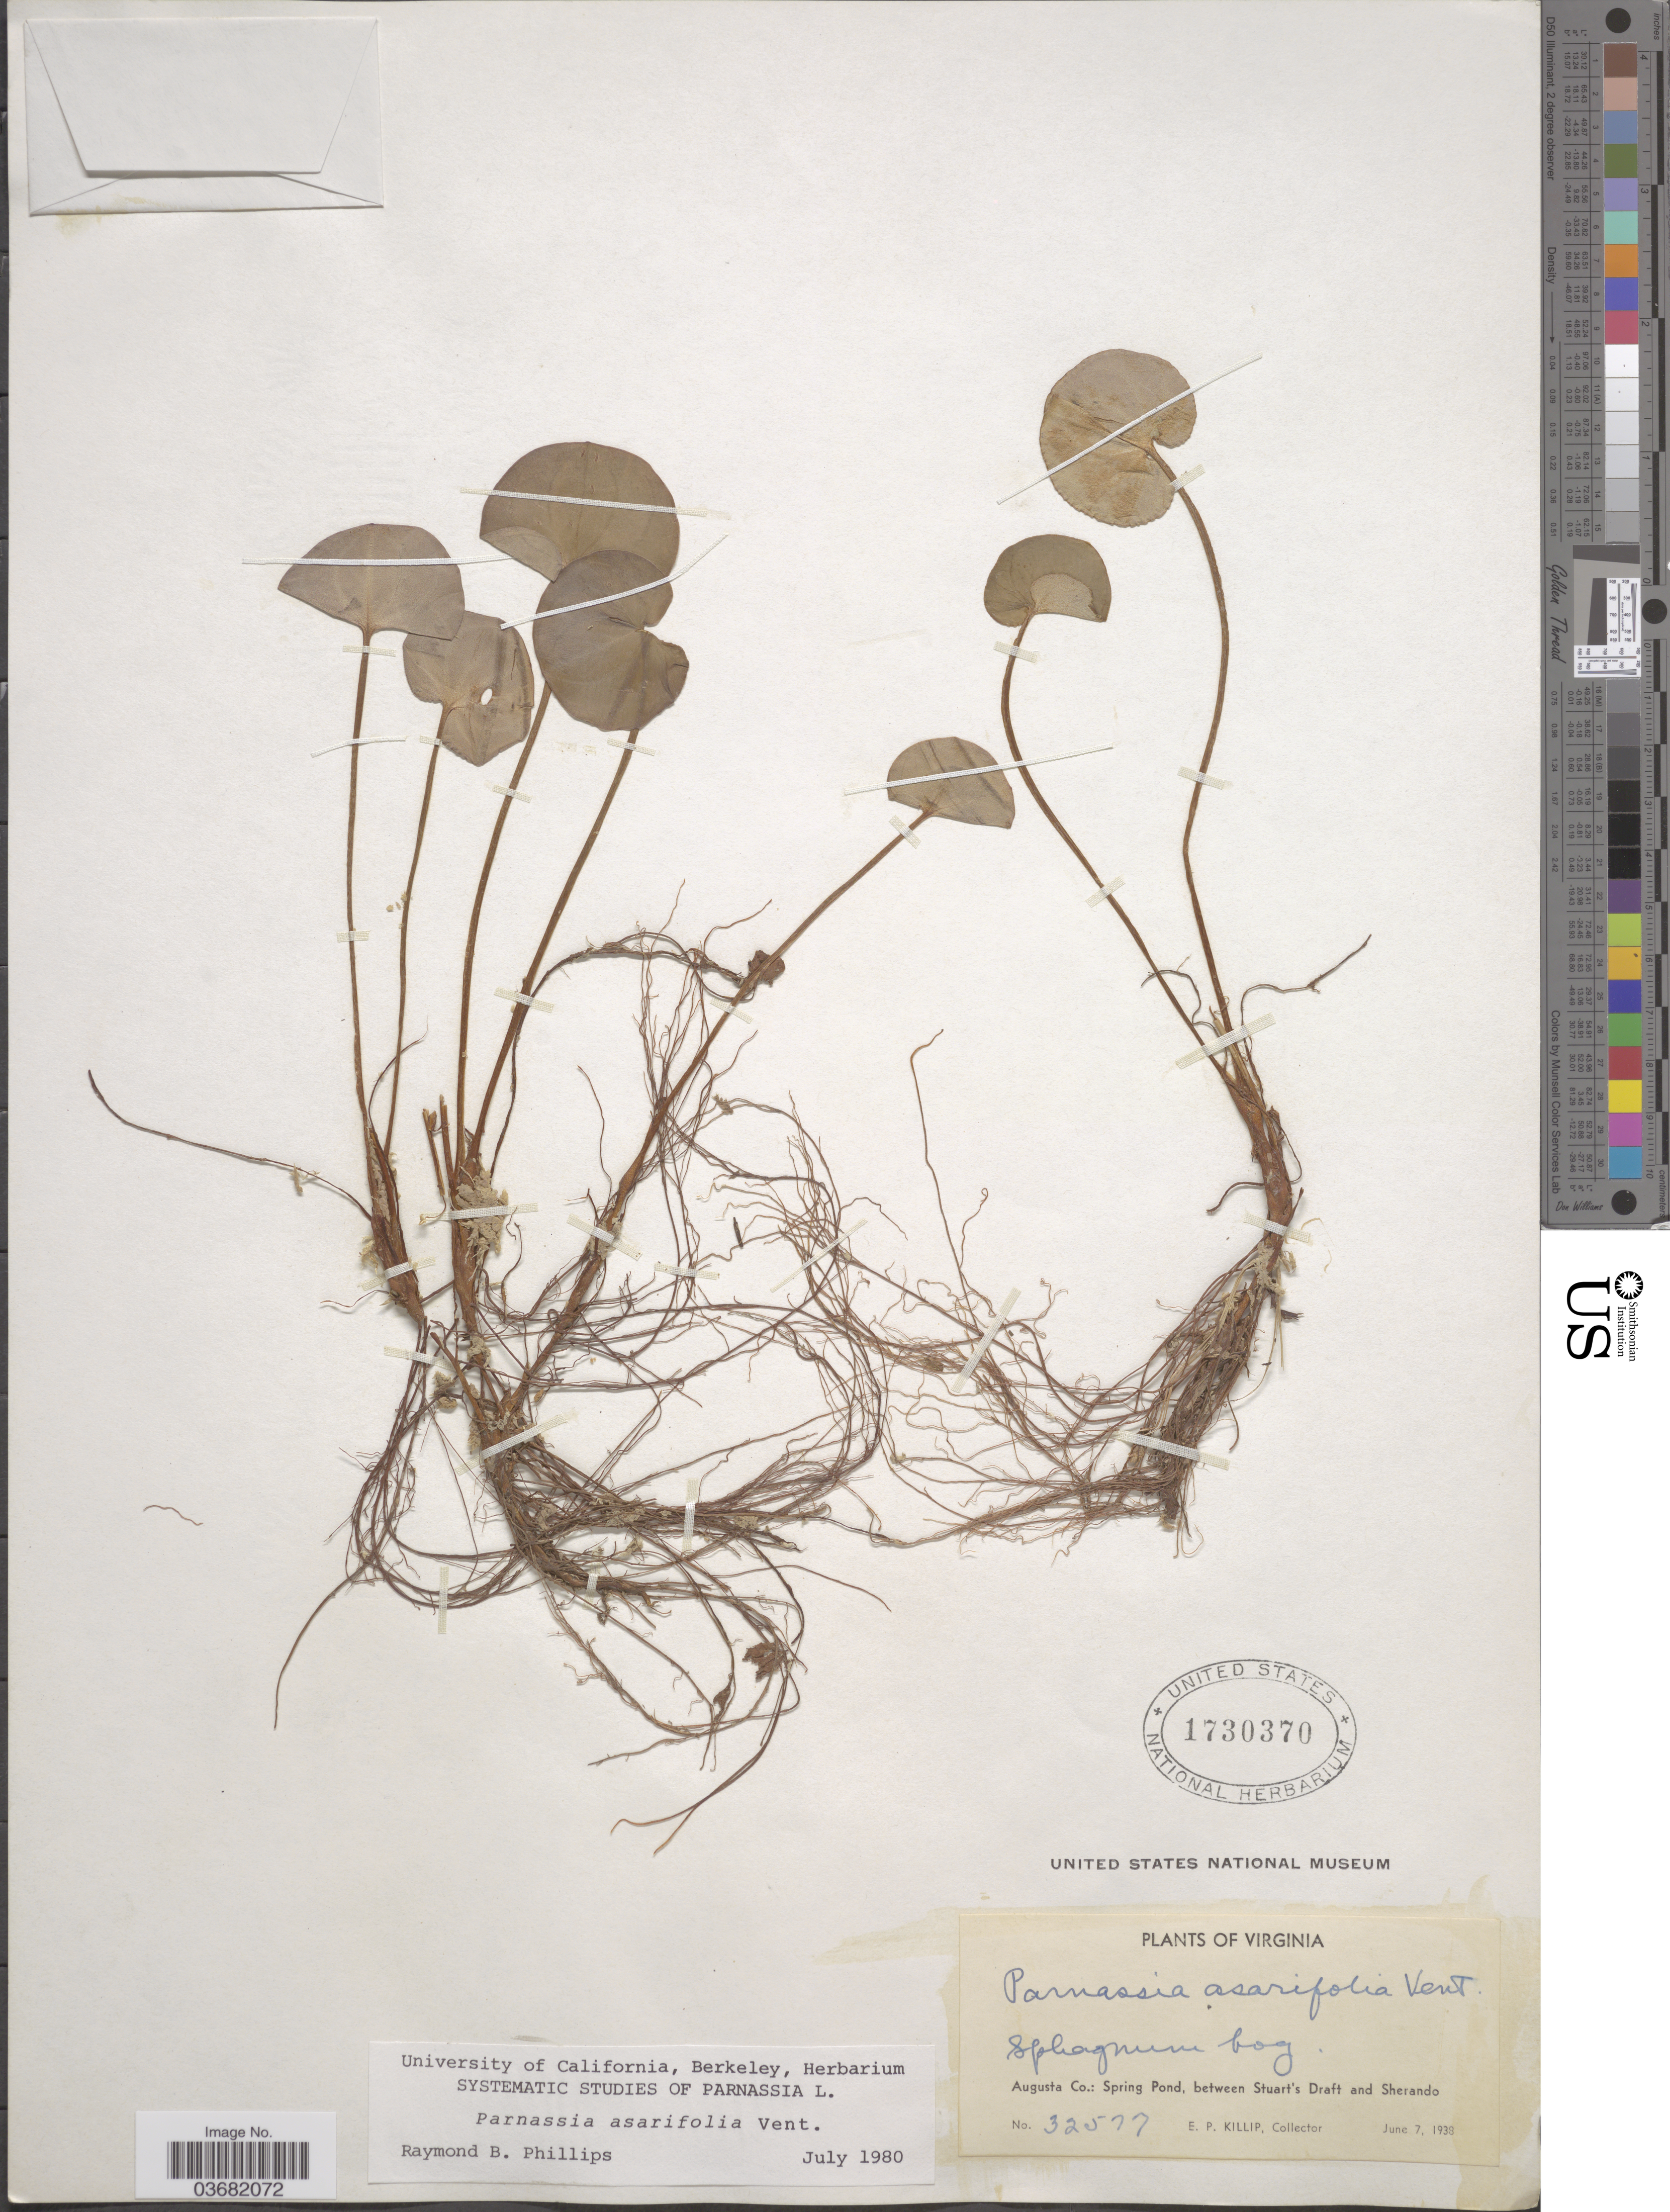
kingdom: Plantae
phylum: Tracheophyta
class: Magnoliopsida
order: Celastrales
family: Parnassiaceae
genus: Parnassia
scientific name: Parnassia asarifolia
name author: Vent.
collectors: E. P. Killip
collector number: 32577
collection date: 1938-06-07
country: United States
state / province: Virginia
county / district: Augusta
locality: Augusta Co.: Spring Pond, between Stuart's Draft and Sherando.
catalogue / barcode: US 1730370